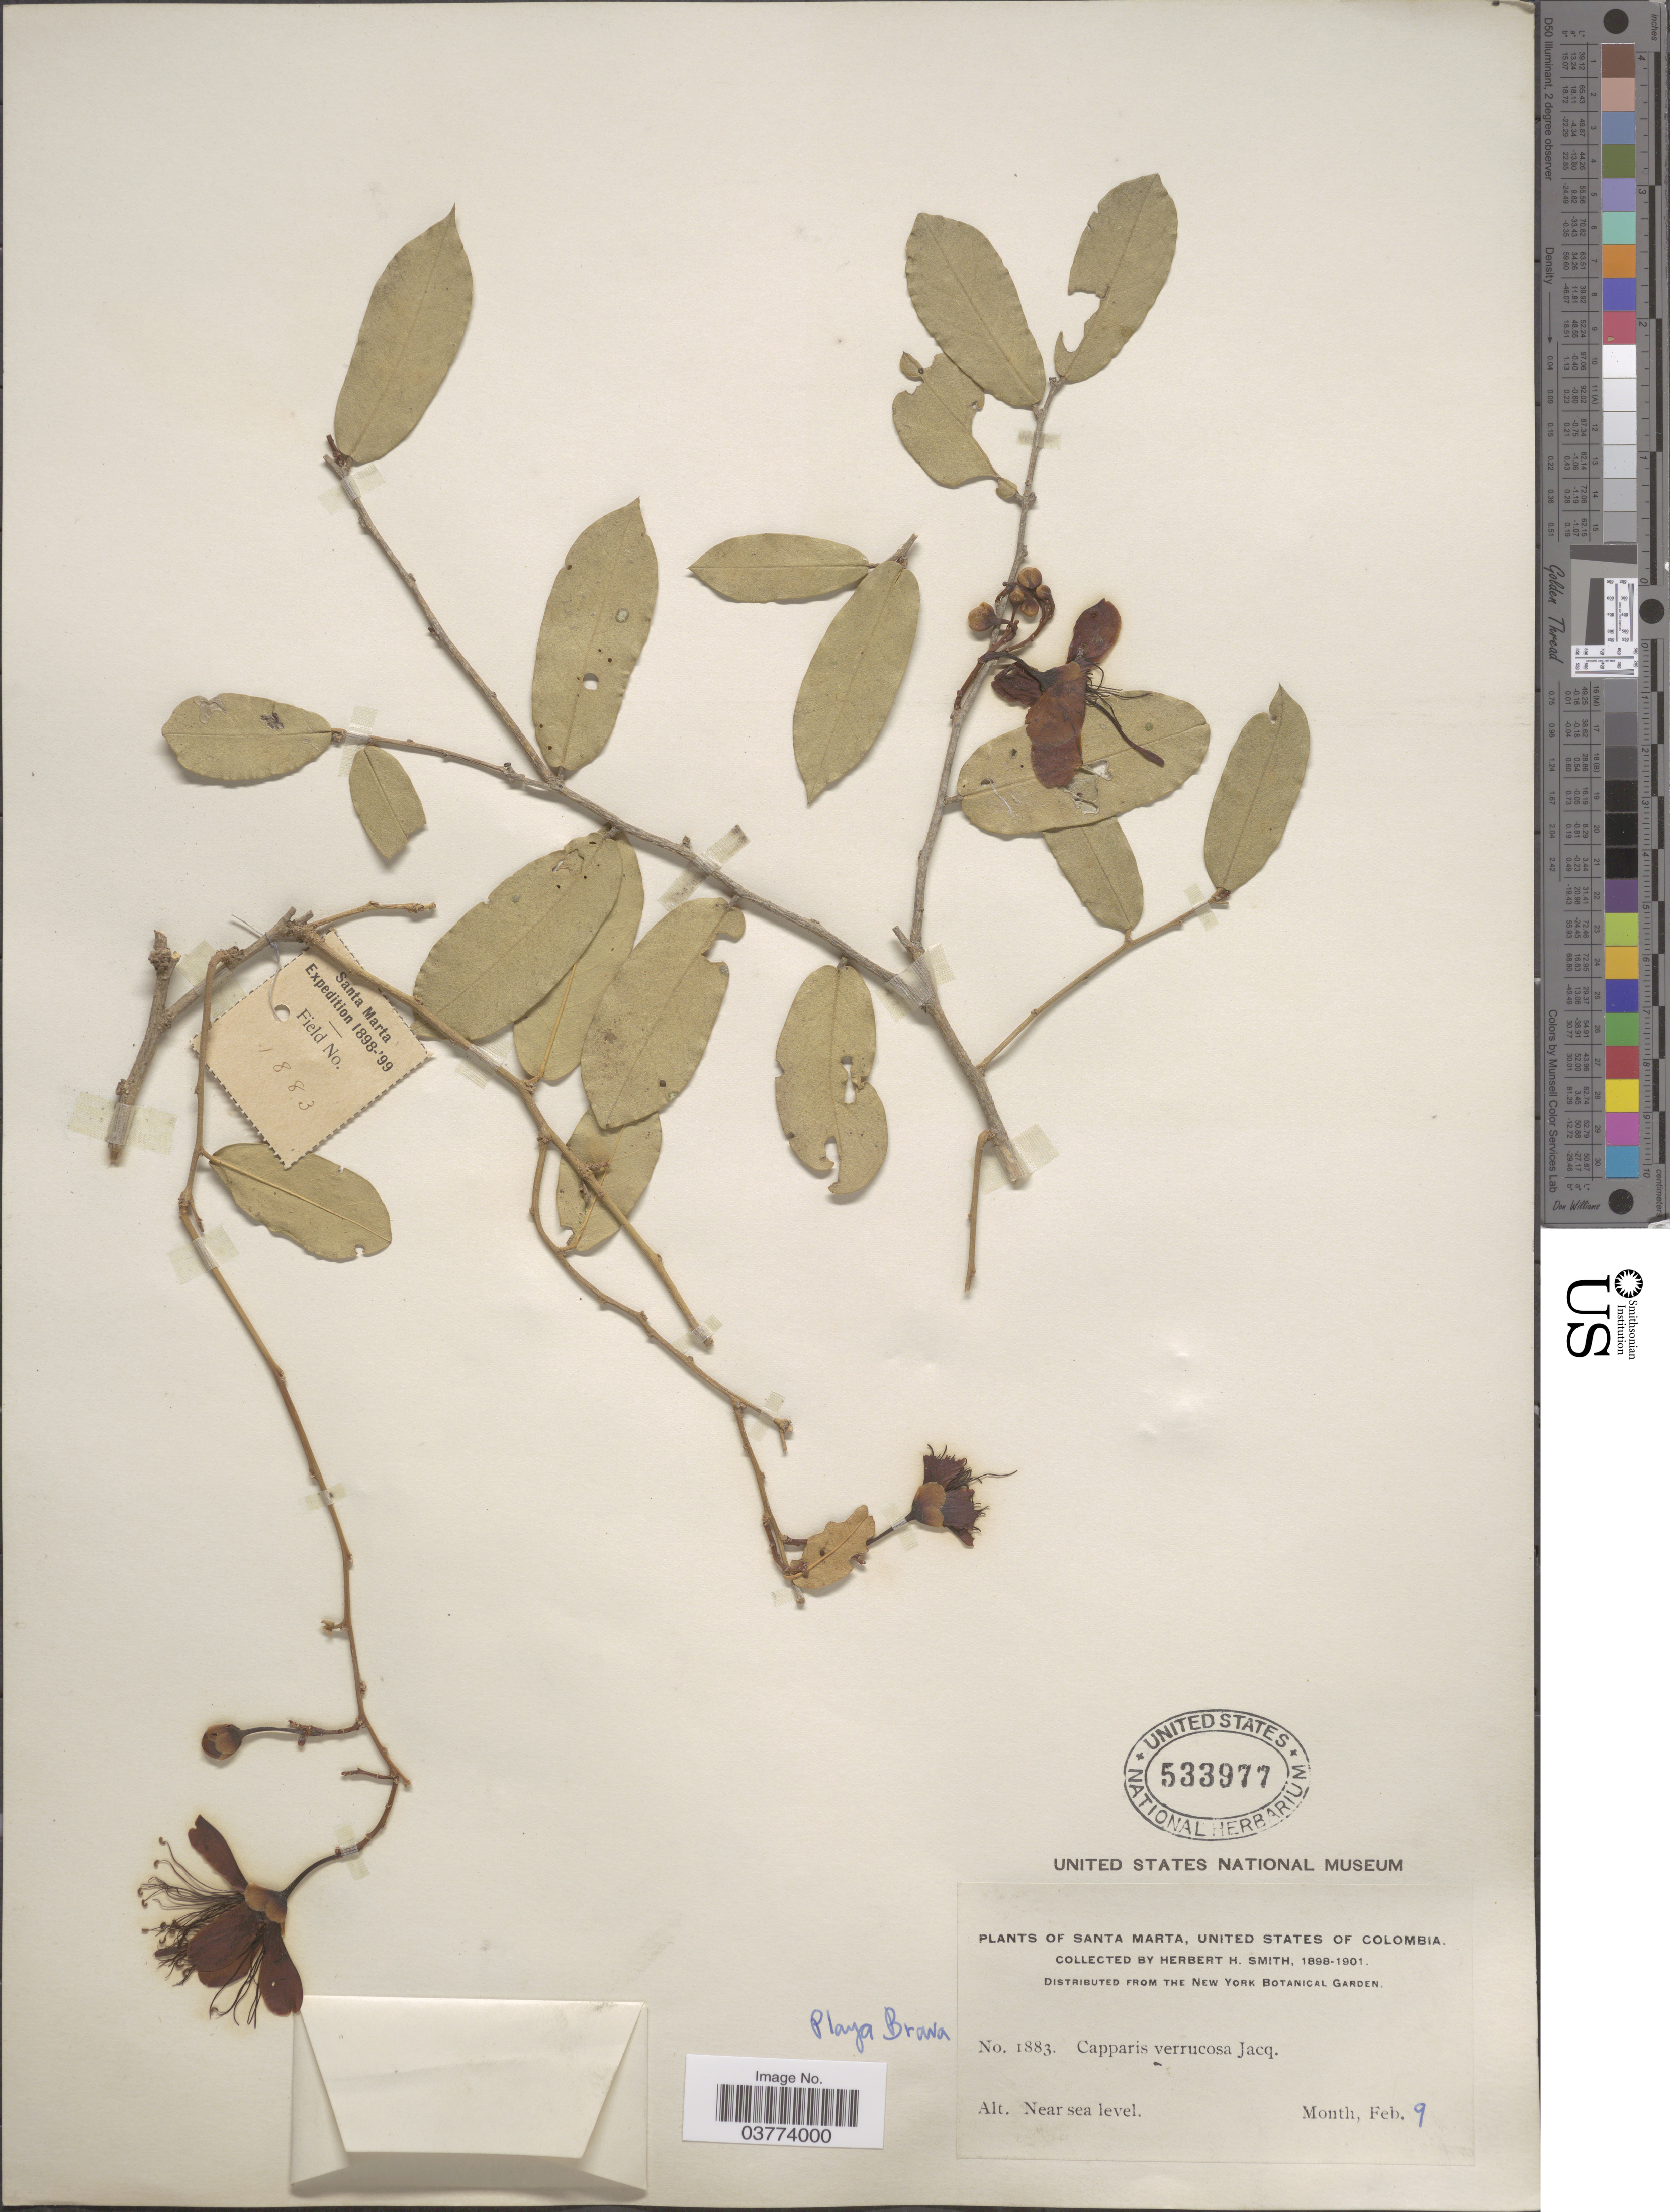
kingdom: Plantae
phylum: Tracheophyta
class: Magnoliopsida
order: Brassicales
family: Capparaceae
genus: Cynophalla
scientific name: Cynophalla verrucosa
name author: (Jacq.) J. Presl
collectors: Herbert H. Smith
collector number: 1883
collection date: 1898-02-09/1901-02-09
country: Colombia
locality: Santa Marta. Playa Brava.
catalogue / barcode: US 533977